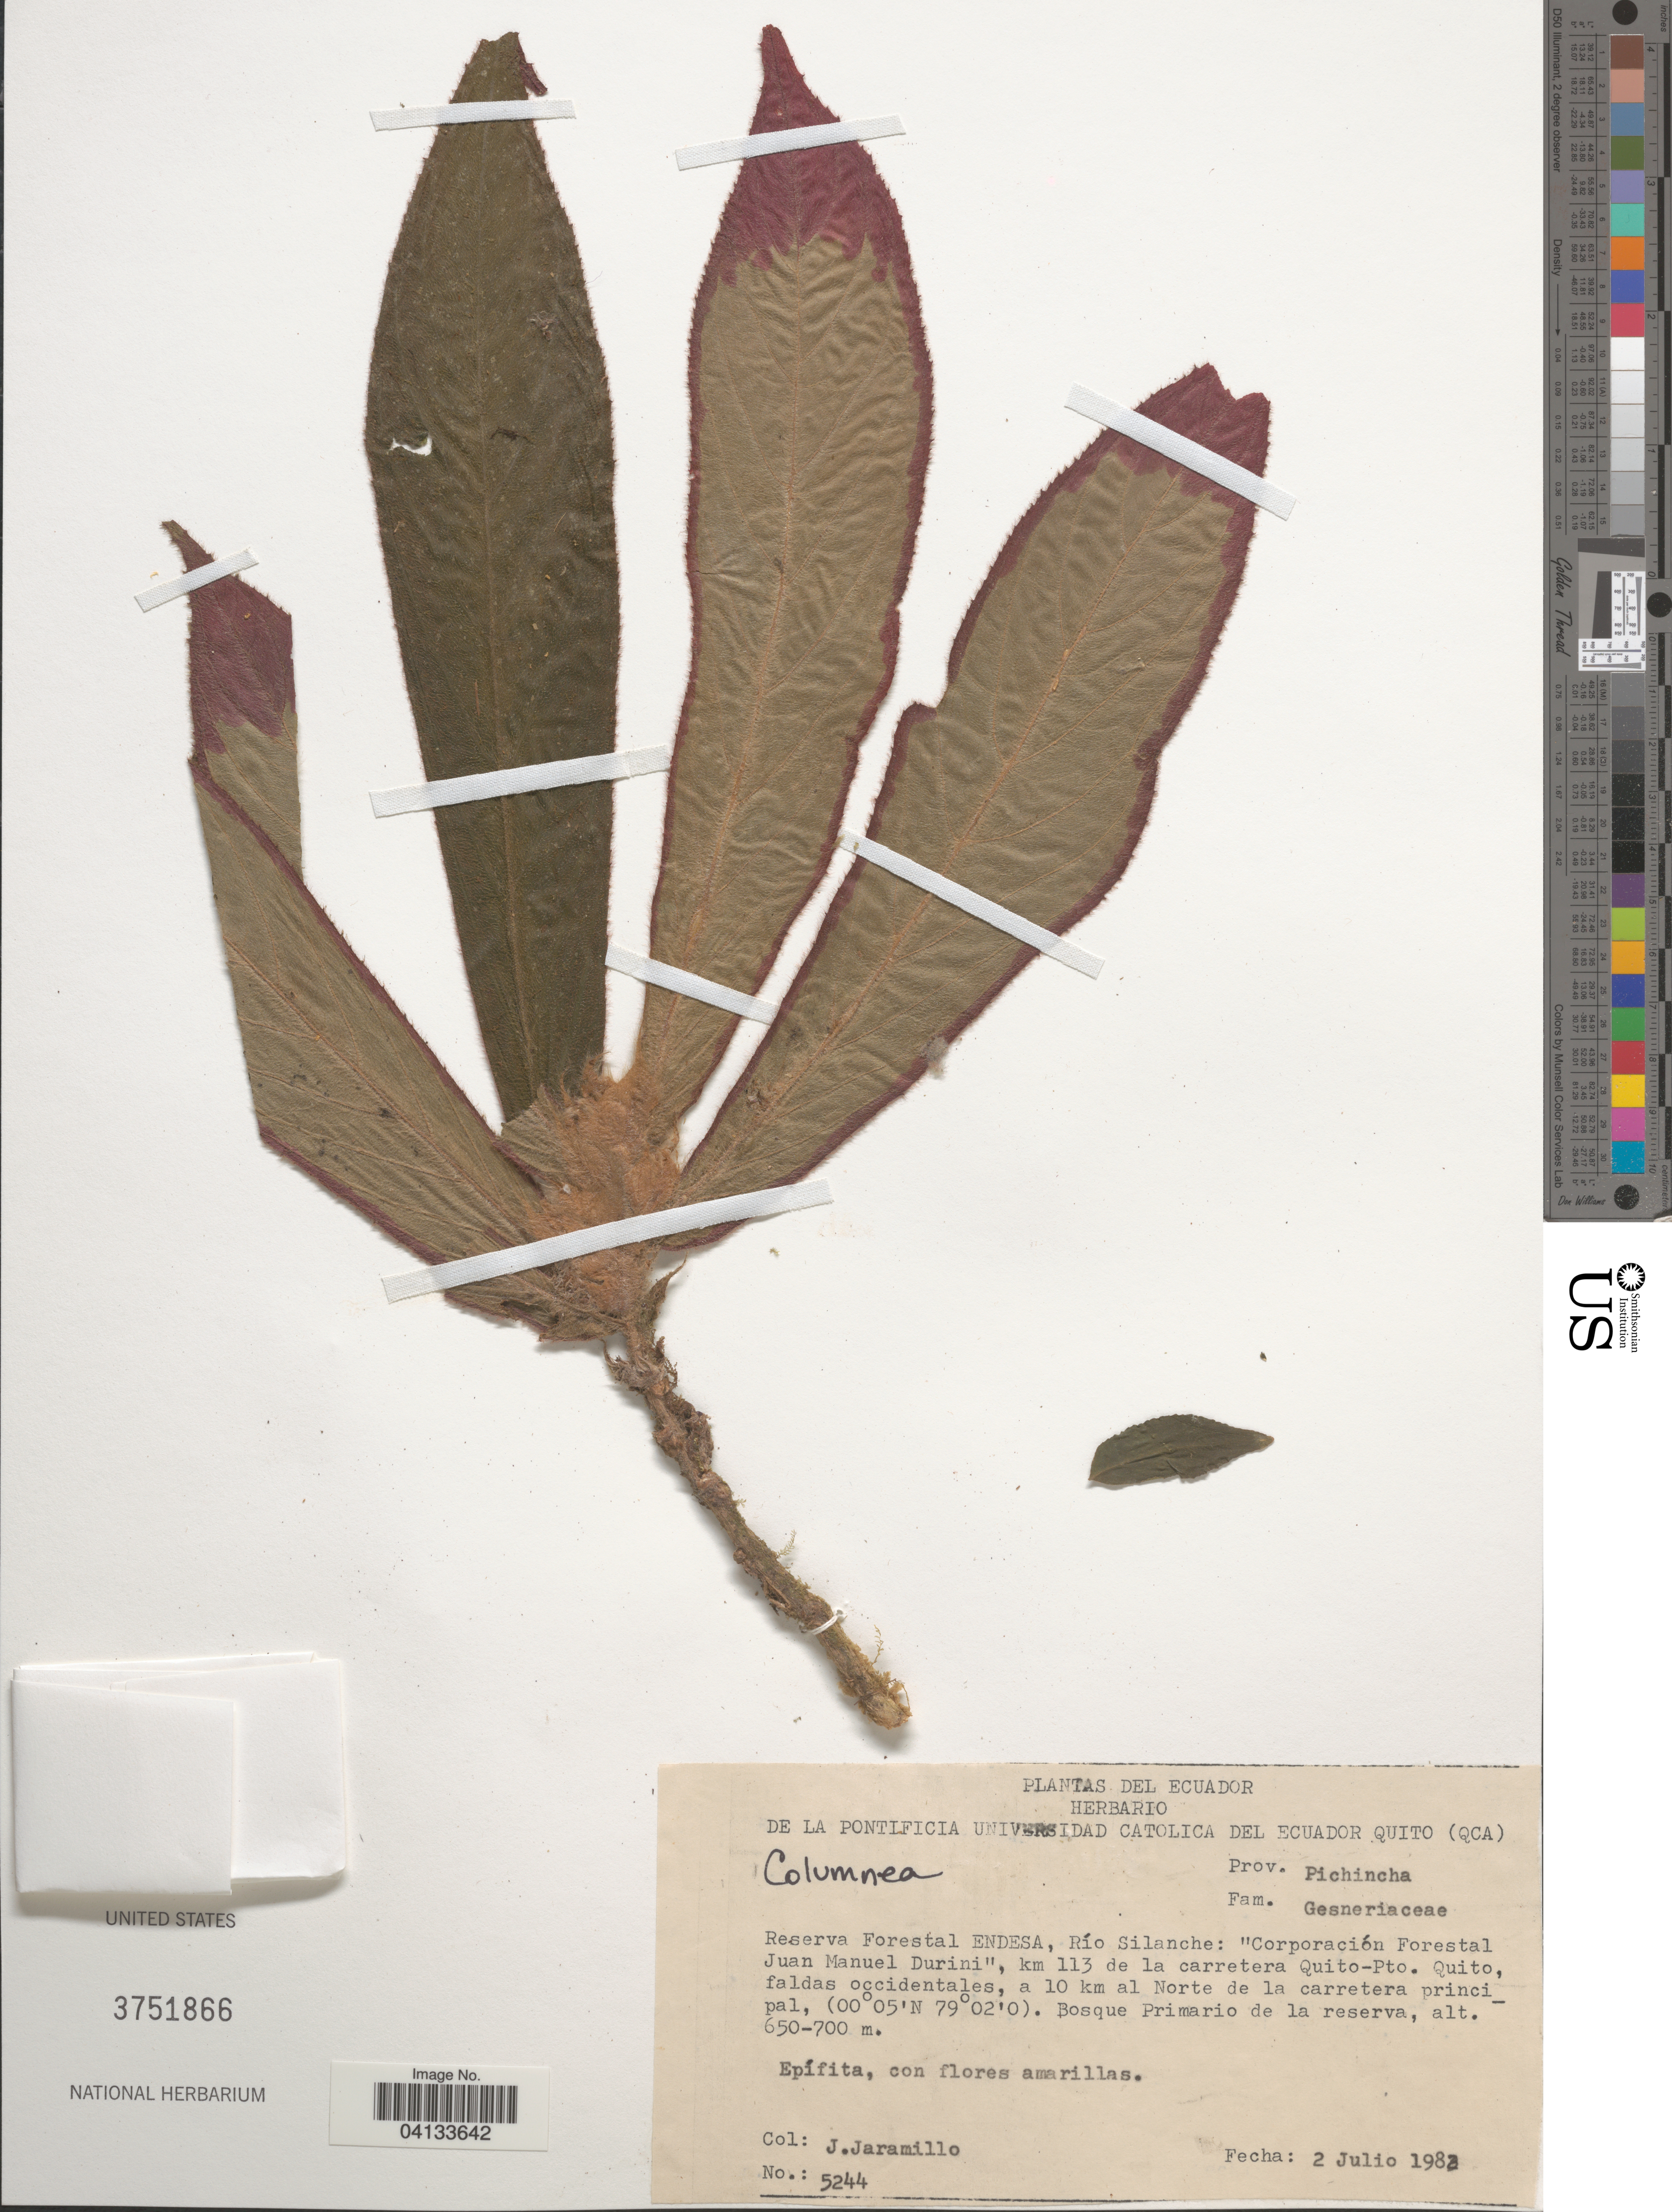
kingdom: Plantae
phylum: Tracheophyta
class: Magnoliopsida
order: Lamiales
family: Gesneriaceae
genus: Columnea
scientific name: Columnea sp.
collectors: J. Jaramillo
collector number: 5244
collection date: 1982-07-02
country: Ecuador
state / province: Pichincha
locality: Reserva Forestal ENDESA, Río Silanche: "Corporación Forestal Juan Manuel Durini", km 113 de la carretera Quito-Pto. Quito, faldas occidentales, a 10 km al Norte de la carretera principal.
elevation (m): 650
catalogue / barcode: US 3751866